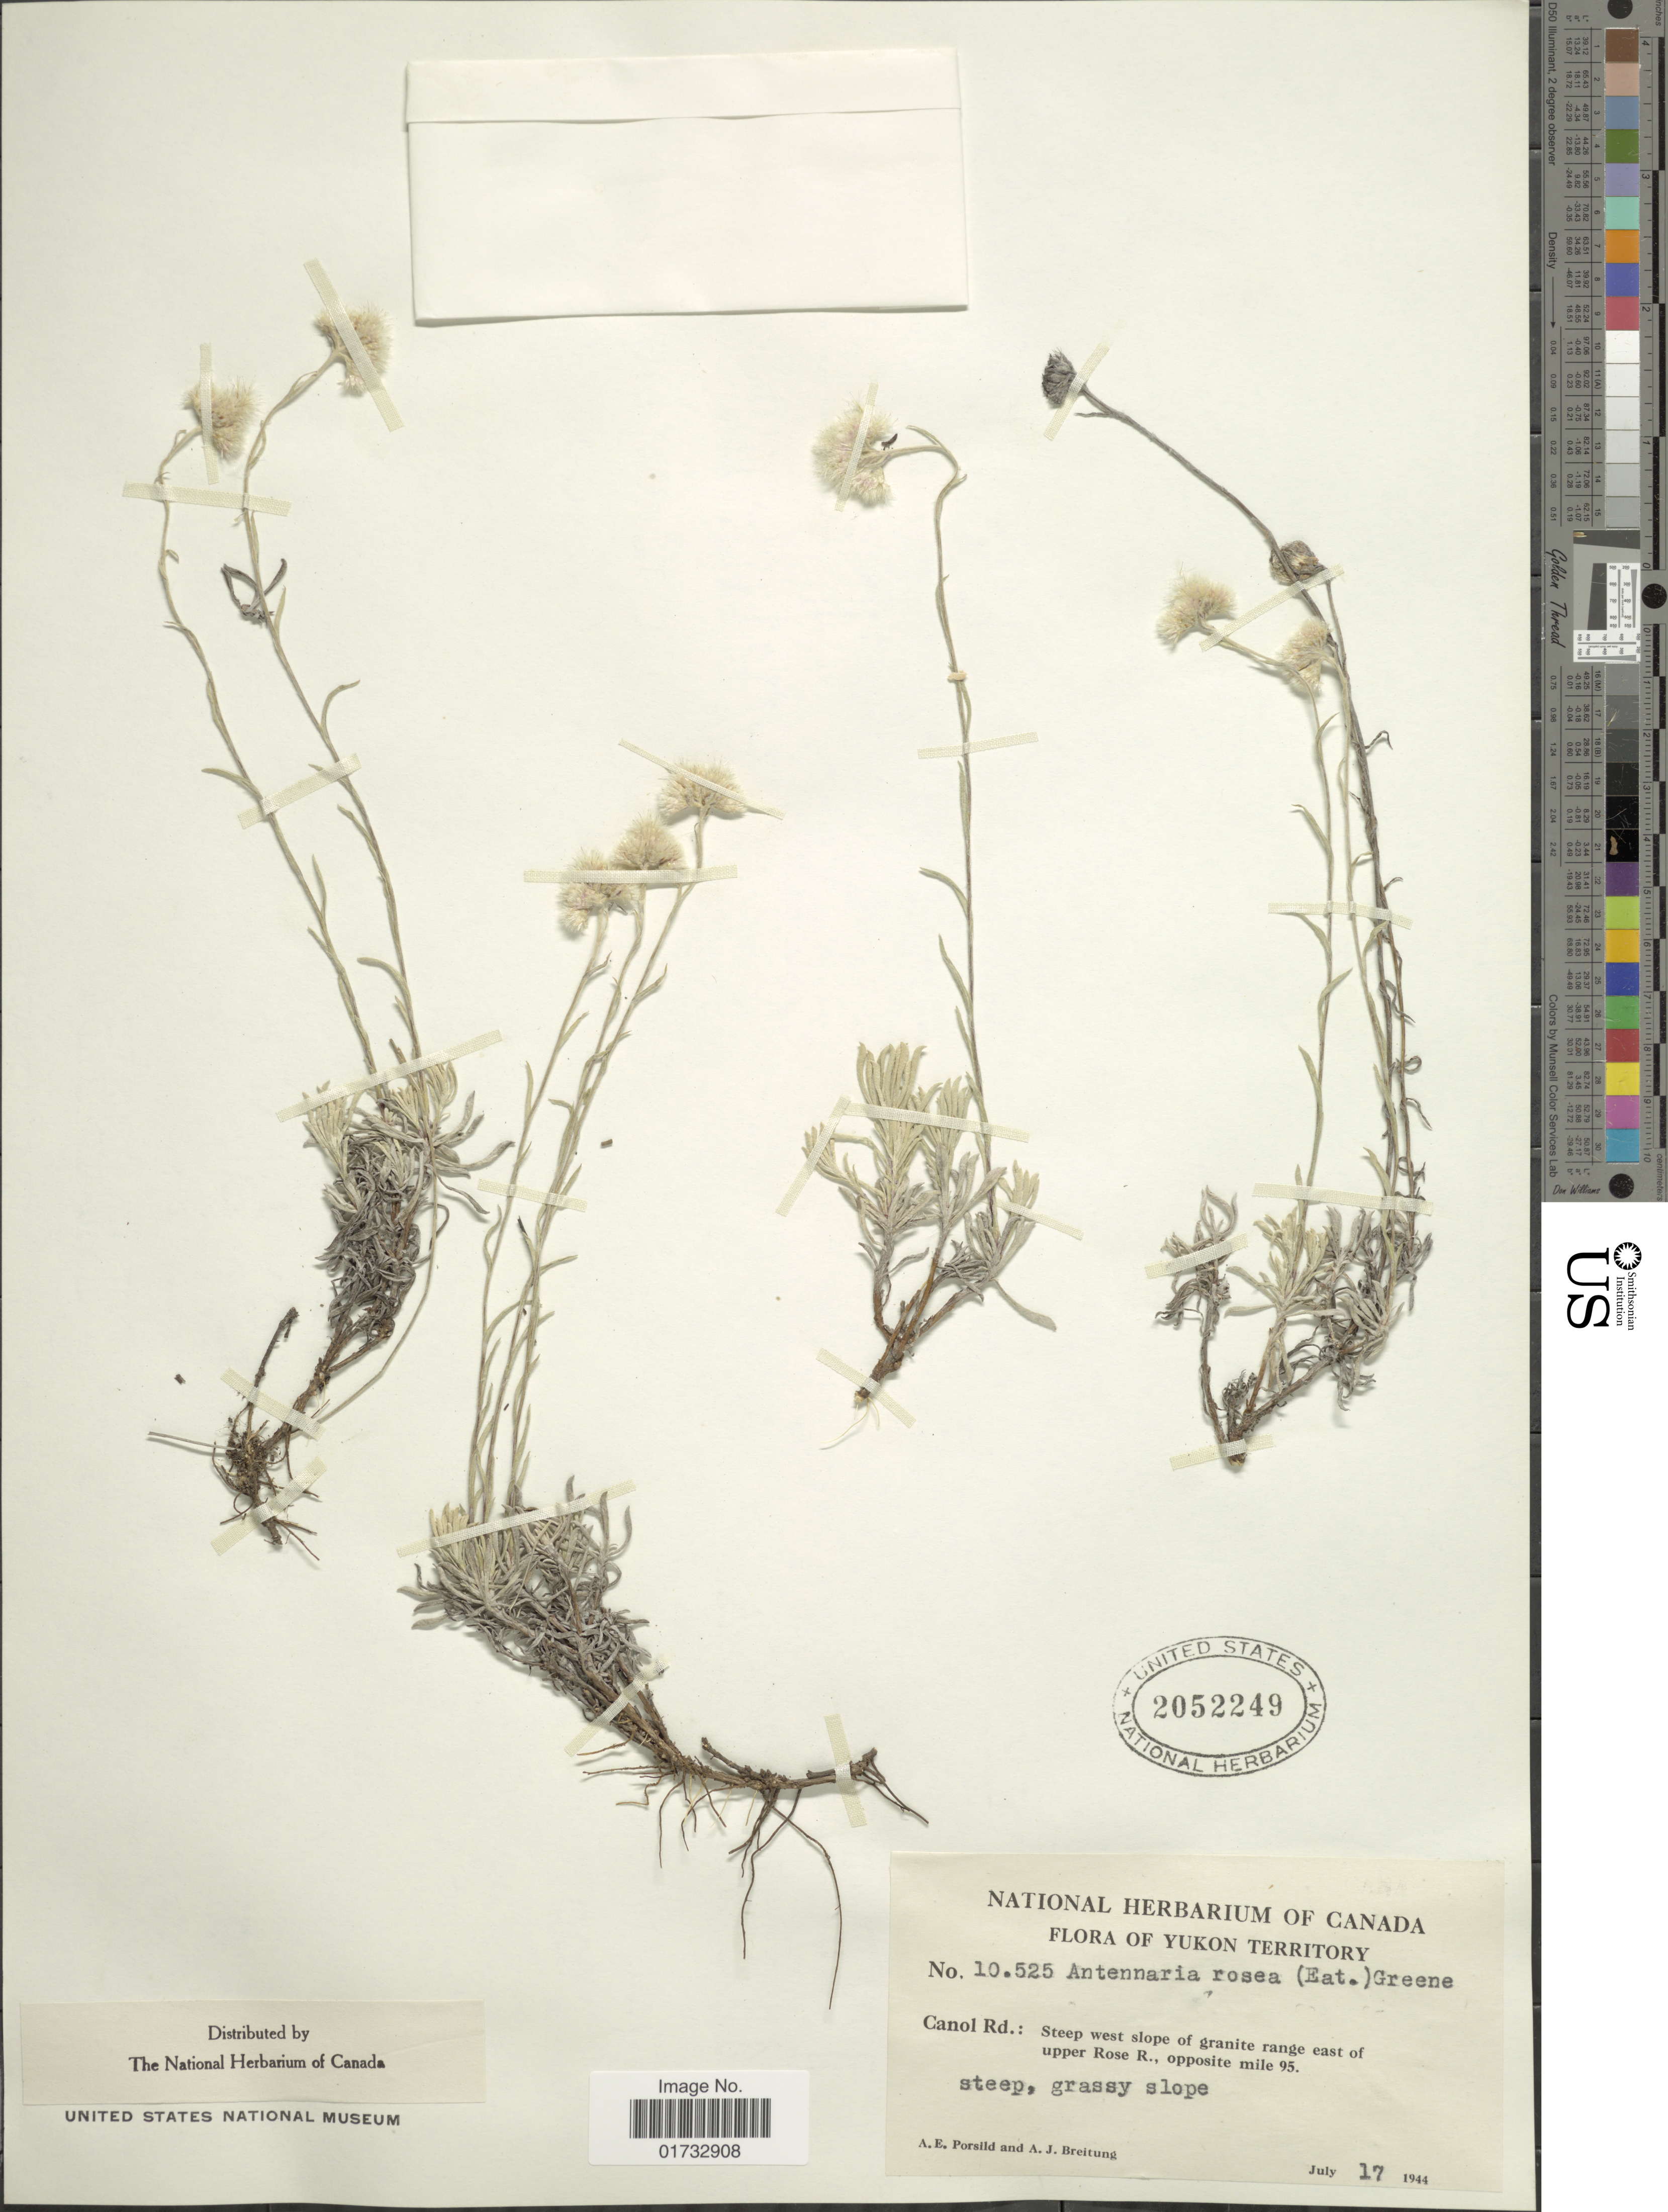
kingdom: Plantae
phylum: Tracheophyta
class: Magnoliopsida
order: Asterales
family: Asteraceae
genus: Antennaria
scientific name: Antennaria rosea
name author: Greene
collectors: A. E. Porsild & A. Breitung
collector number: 10525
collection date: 1944-07-17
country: Canada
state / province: Yukon Territory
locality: Canol Rd.: Steep west slope of granite range east of upper Rose R., opposite mile 95, steep, grassy slope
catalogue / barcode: US 2052249